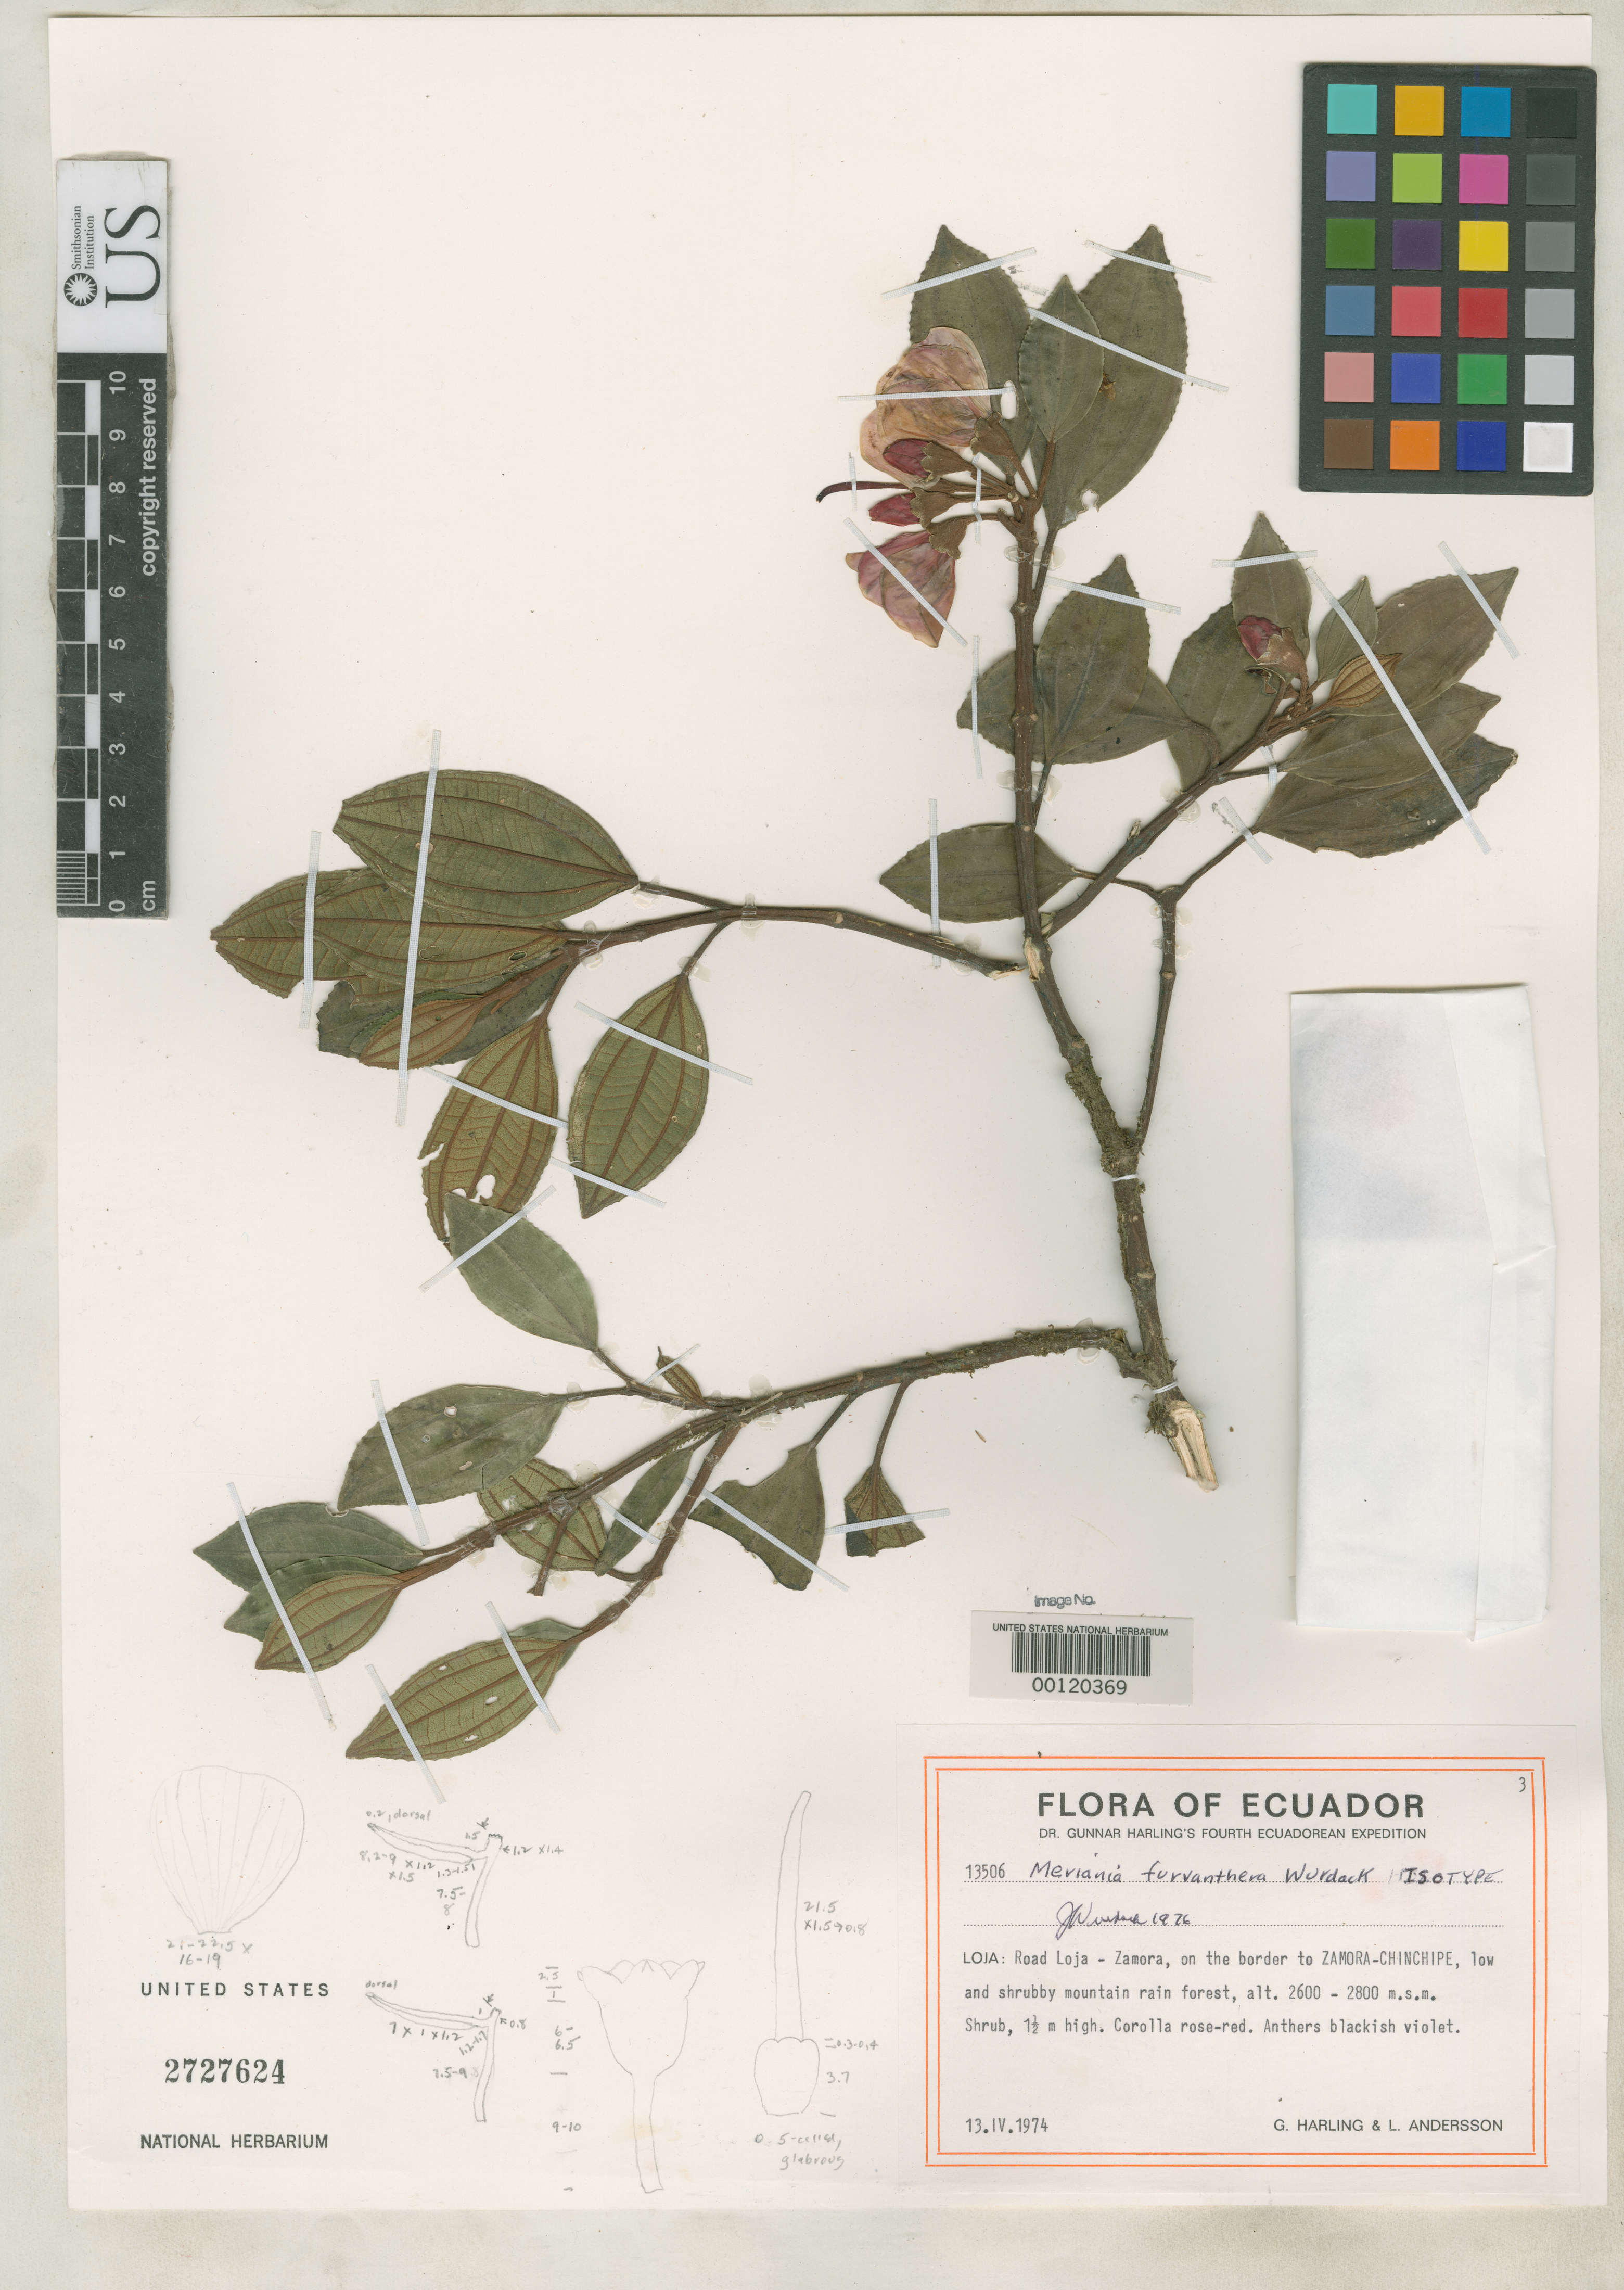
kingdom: Plantae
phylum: Tracheophyta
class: Magnoliopsida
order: Myrtales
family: Melastomataceae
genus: Meriania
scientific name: Meriania furvanthera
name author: Wurdack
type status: Isotype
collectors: G. Harling & L. Andersson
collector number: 13506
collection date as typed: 13 Apr 1974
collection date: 1974-04-13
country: Ecuador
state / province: Loja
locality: Loja - Zamora Road.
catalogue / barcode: US 2727624